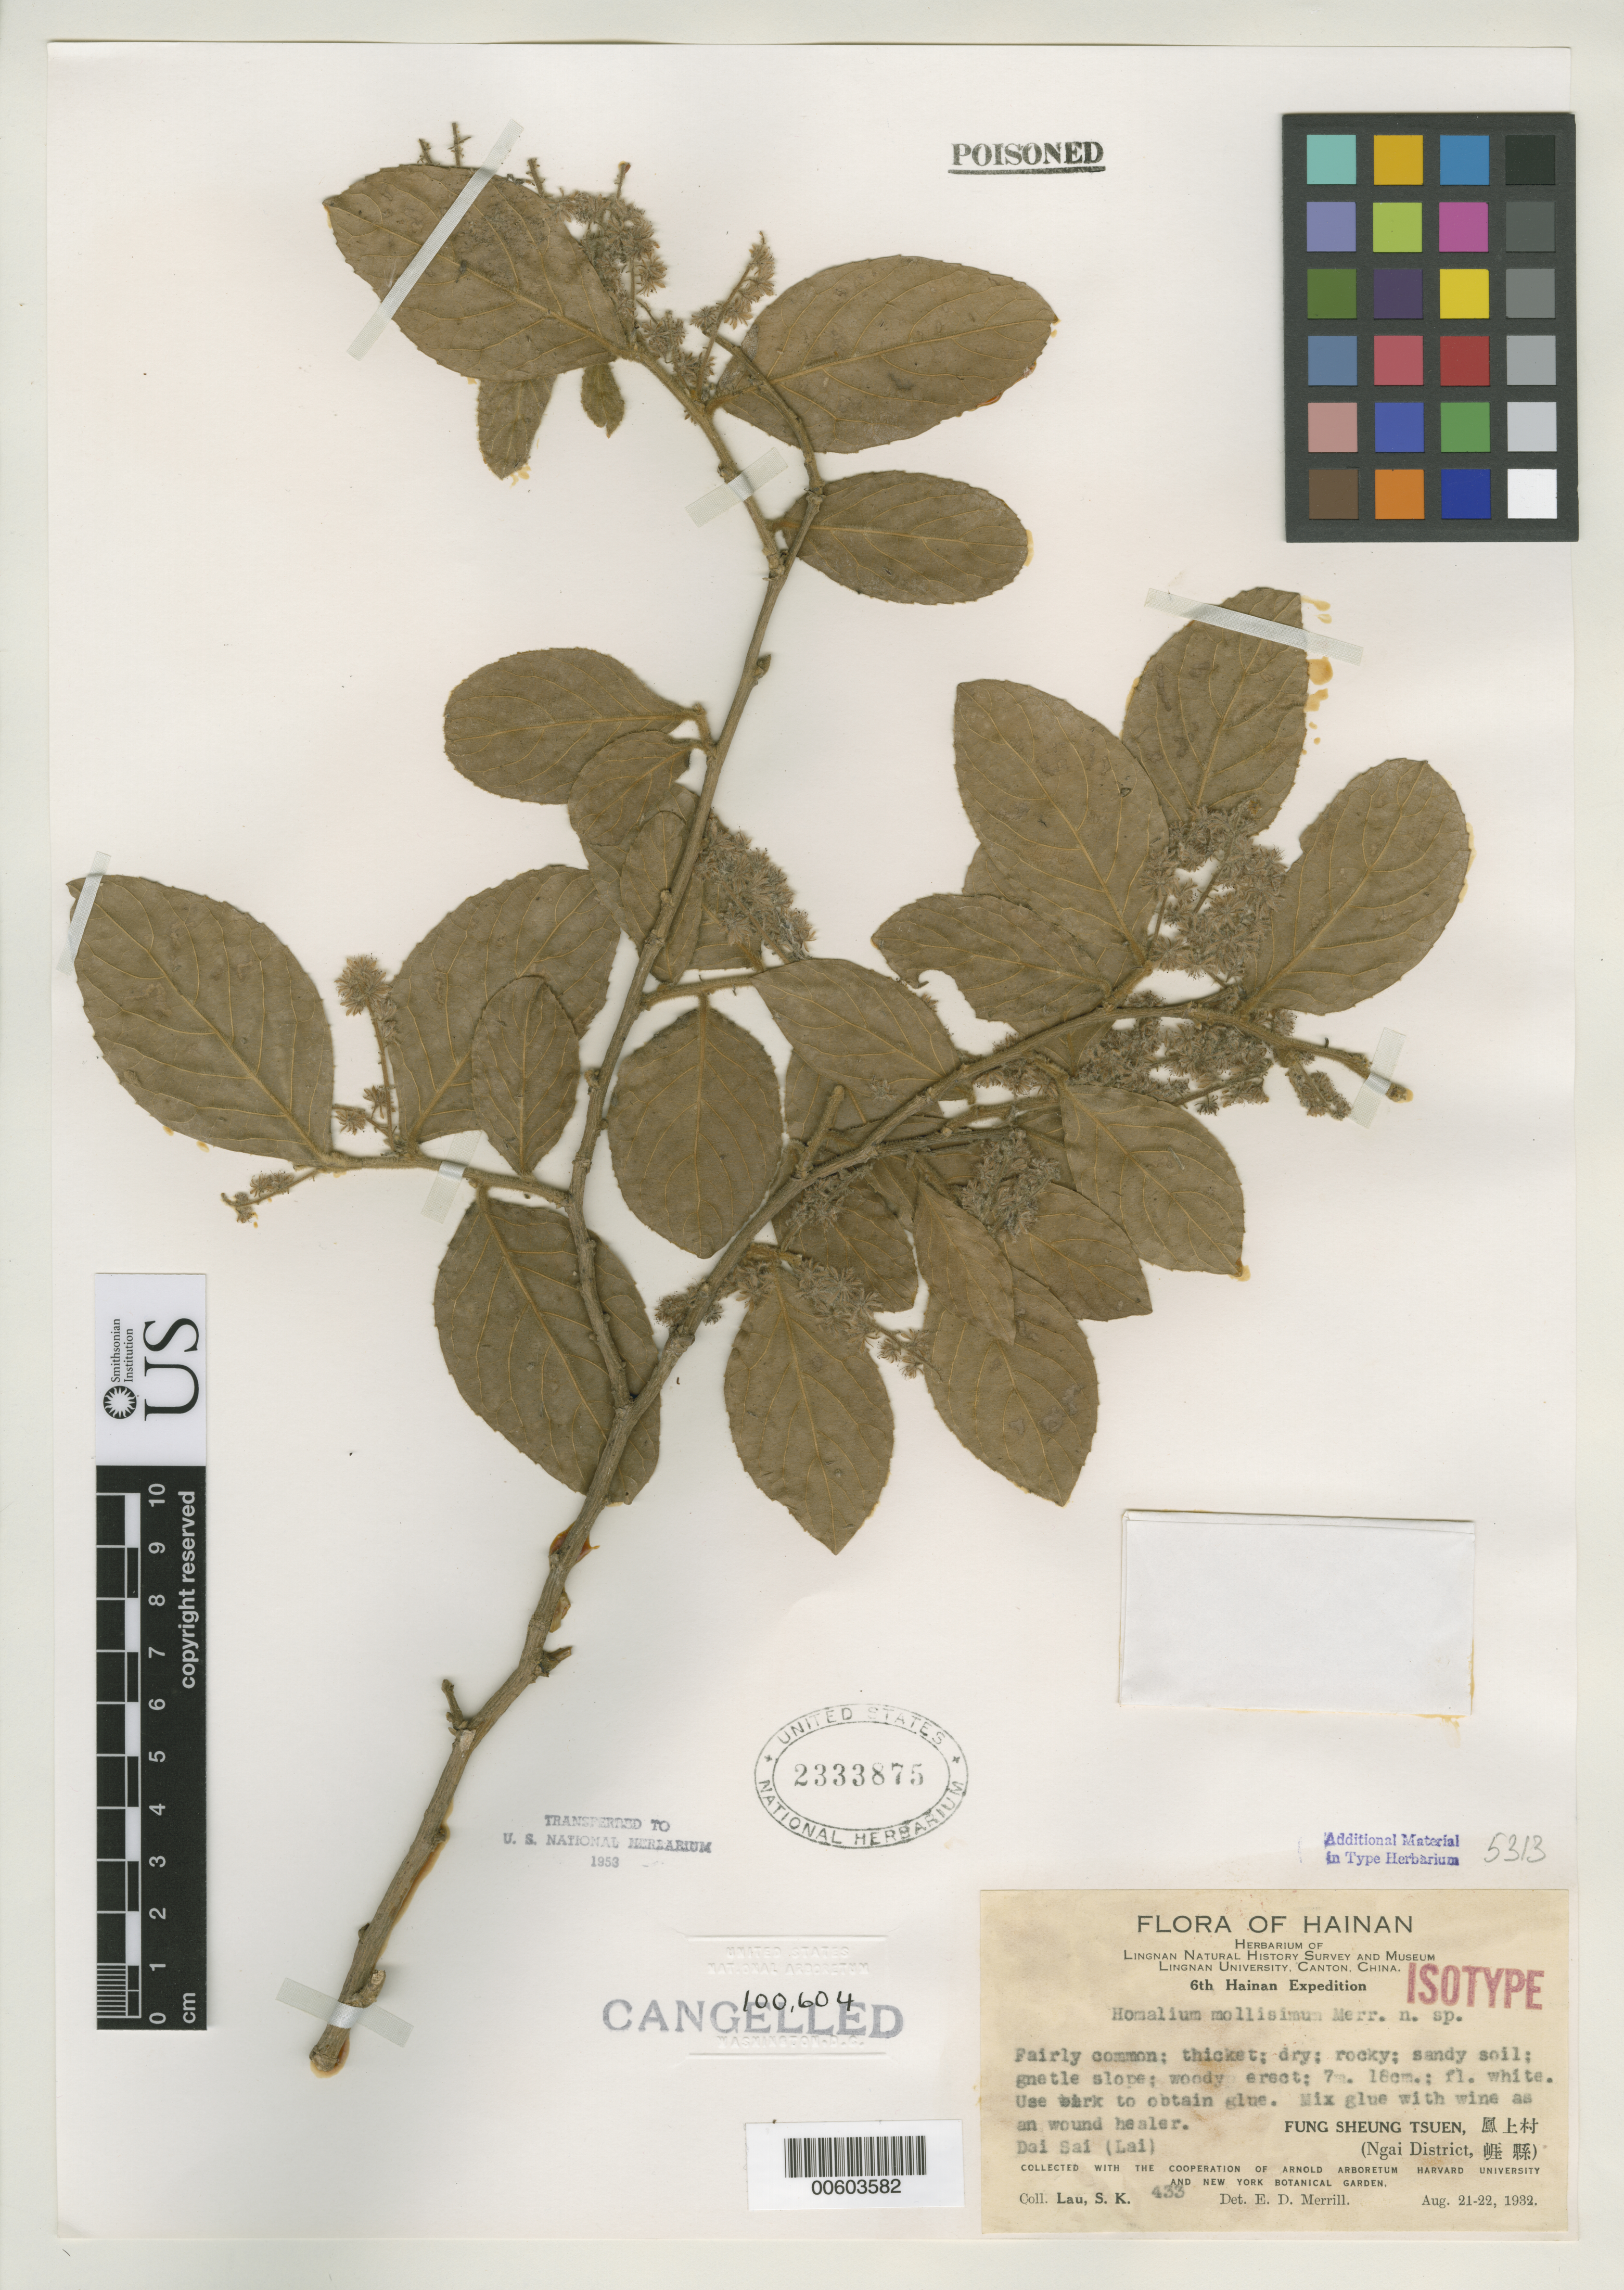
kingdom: Plantae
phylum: Tracheophyta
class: Magnoliopsida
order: Malpighiales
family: Salicaceae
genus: Homalium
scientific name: Homalium mollissimum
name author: Merr.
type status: Isotype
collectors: S. K. Lau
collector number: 433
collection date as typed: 21 Aug 1932 to 22 Aug 1932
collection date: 1932-08-21/1932-08-22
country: China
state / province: Guangdong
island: Hainan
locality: Fung Sheung Tsuen, Ngai District.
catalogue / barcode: US 2333875